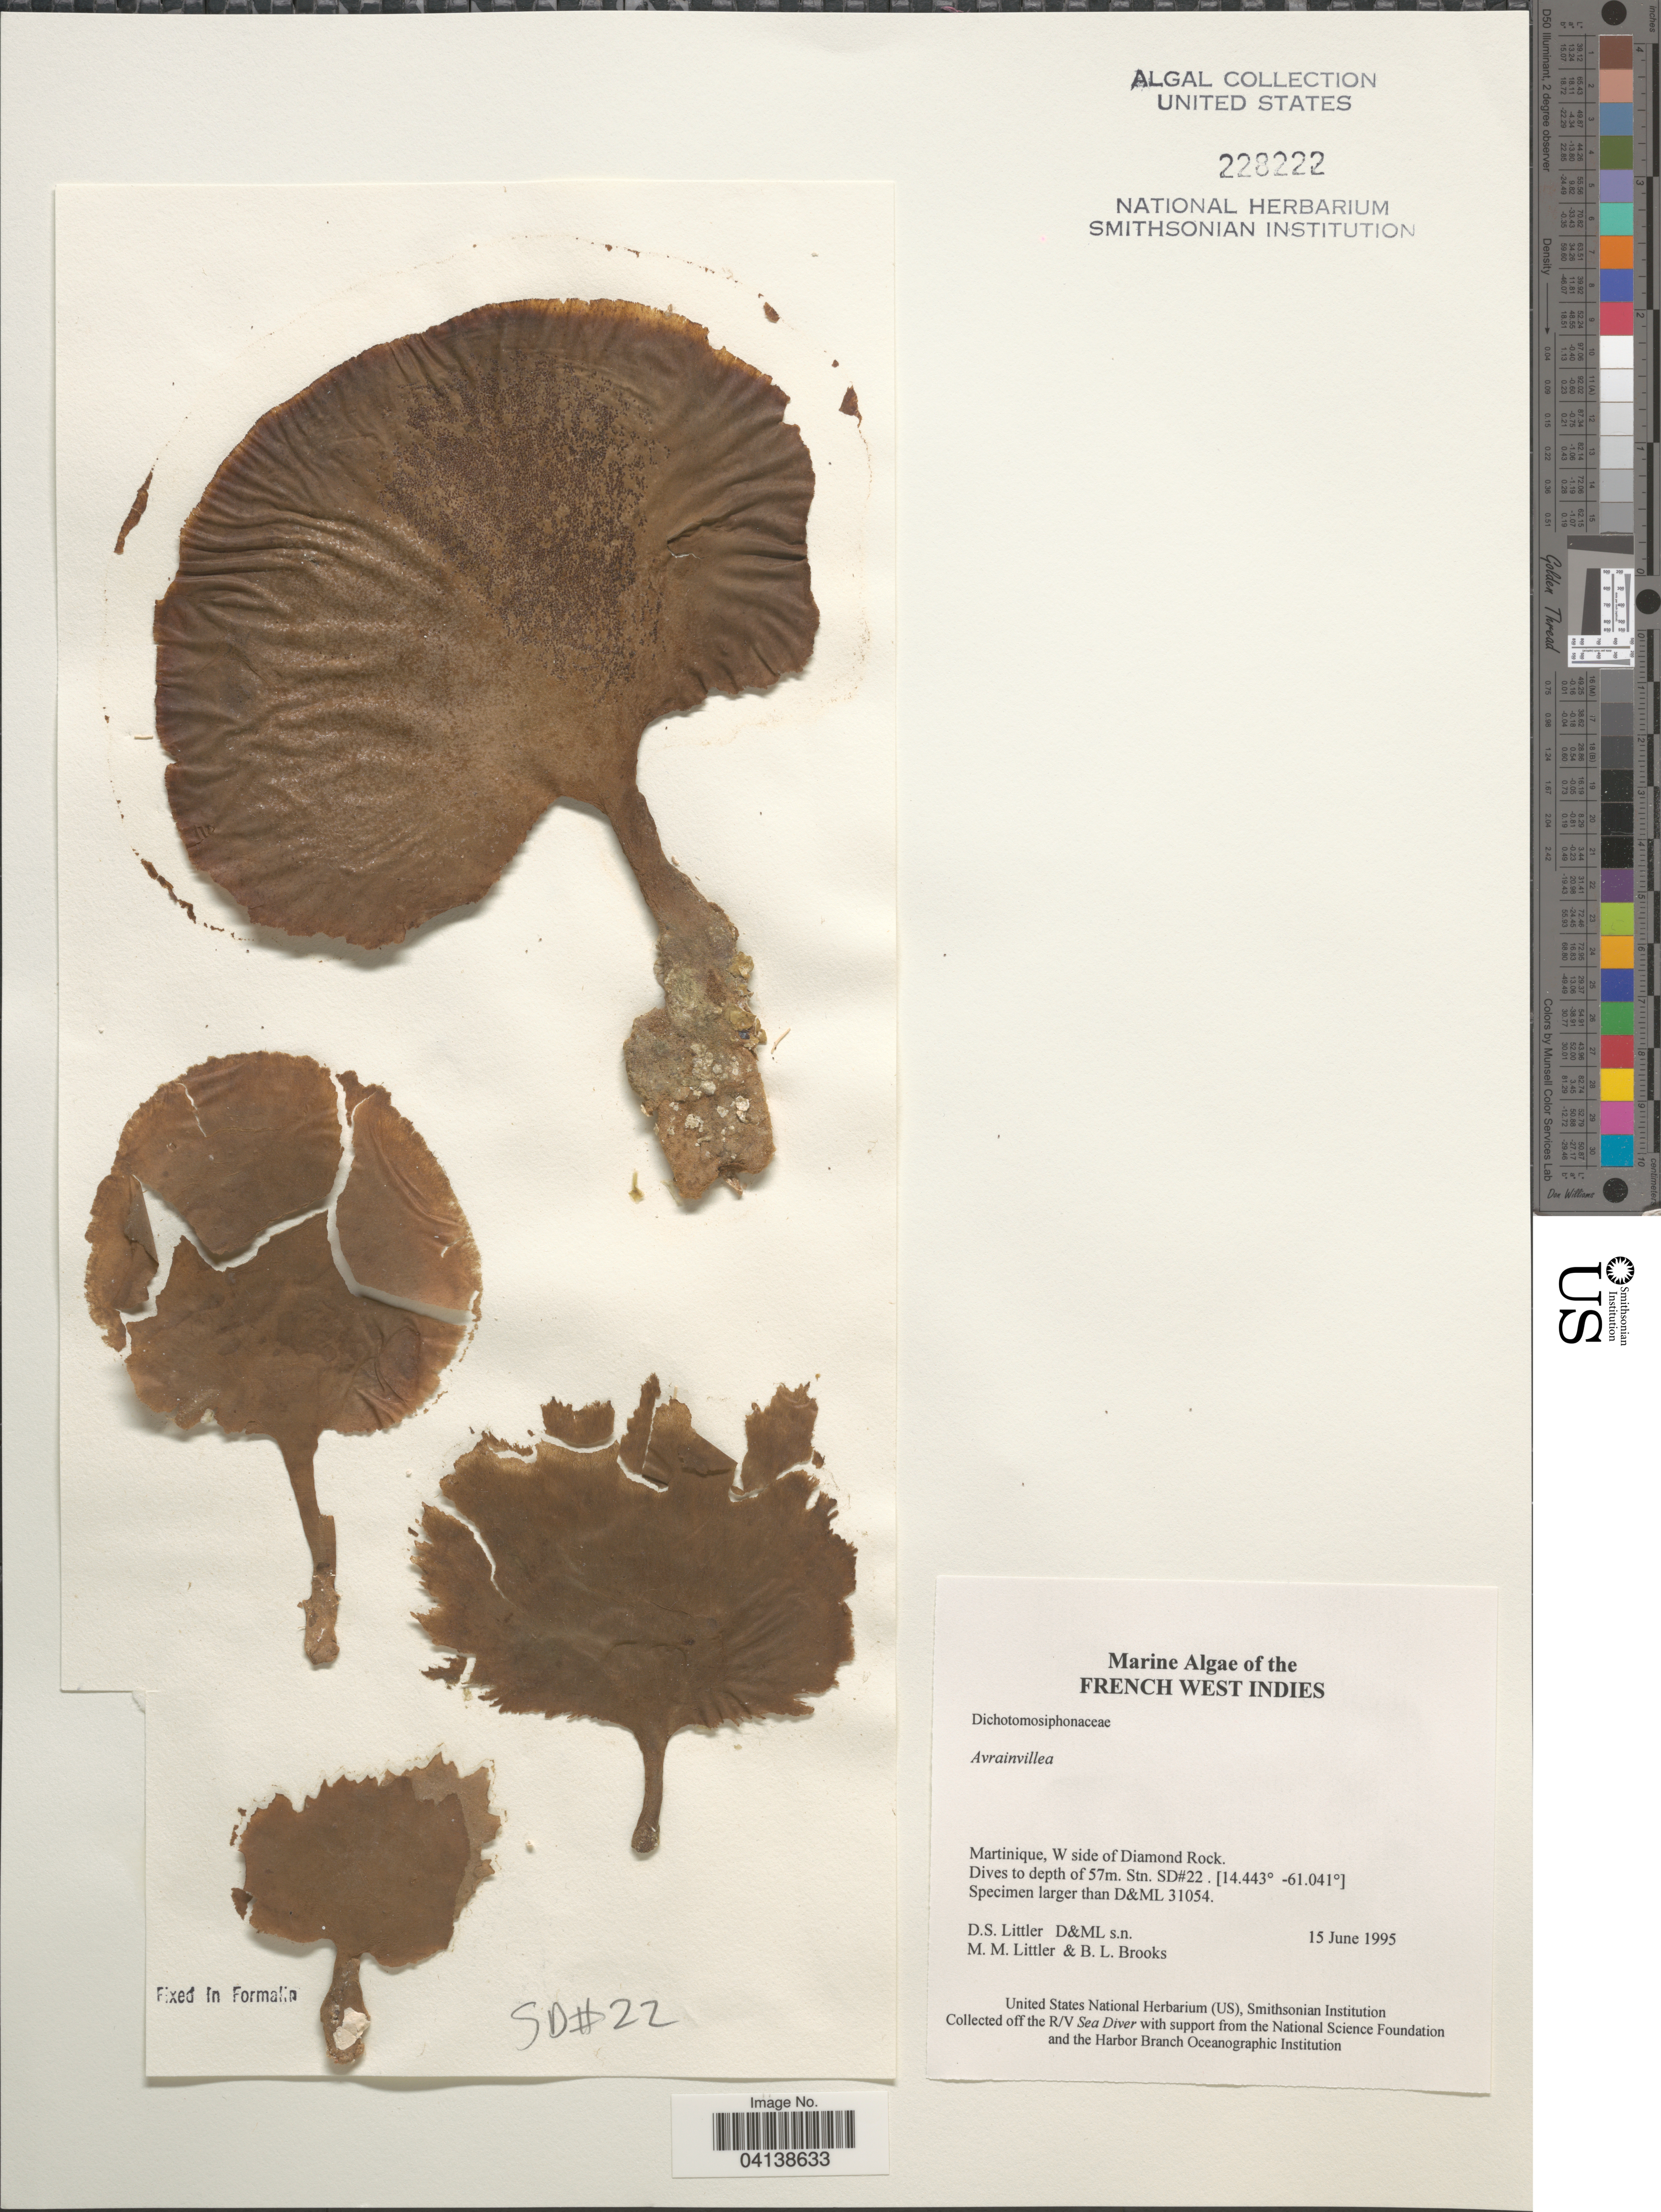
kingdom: Plantae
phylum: Chlorophyta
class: Ulvophyceae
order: Bryopsidales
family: Dichotomosiphonaceae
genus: Avrainvillea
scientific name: Avrainvillea sp.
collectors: D. S. Littler & B. Brooks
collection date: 1995-06-15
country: Martinique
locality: French West Indies. W side of Diamond Rock. Stn. SD#22.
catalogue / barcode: US 228222